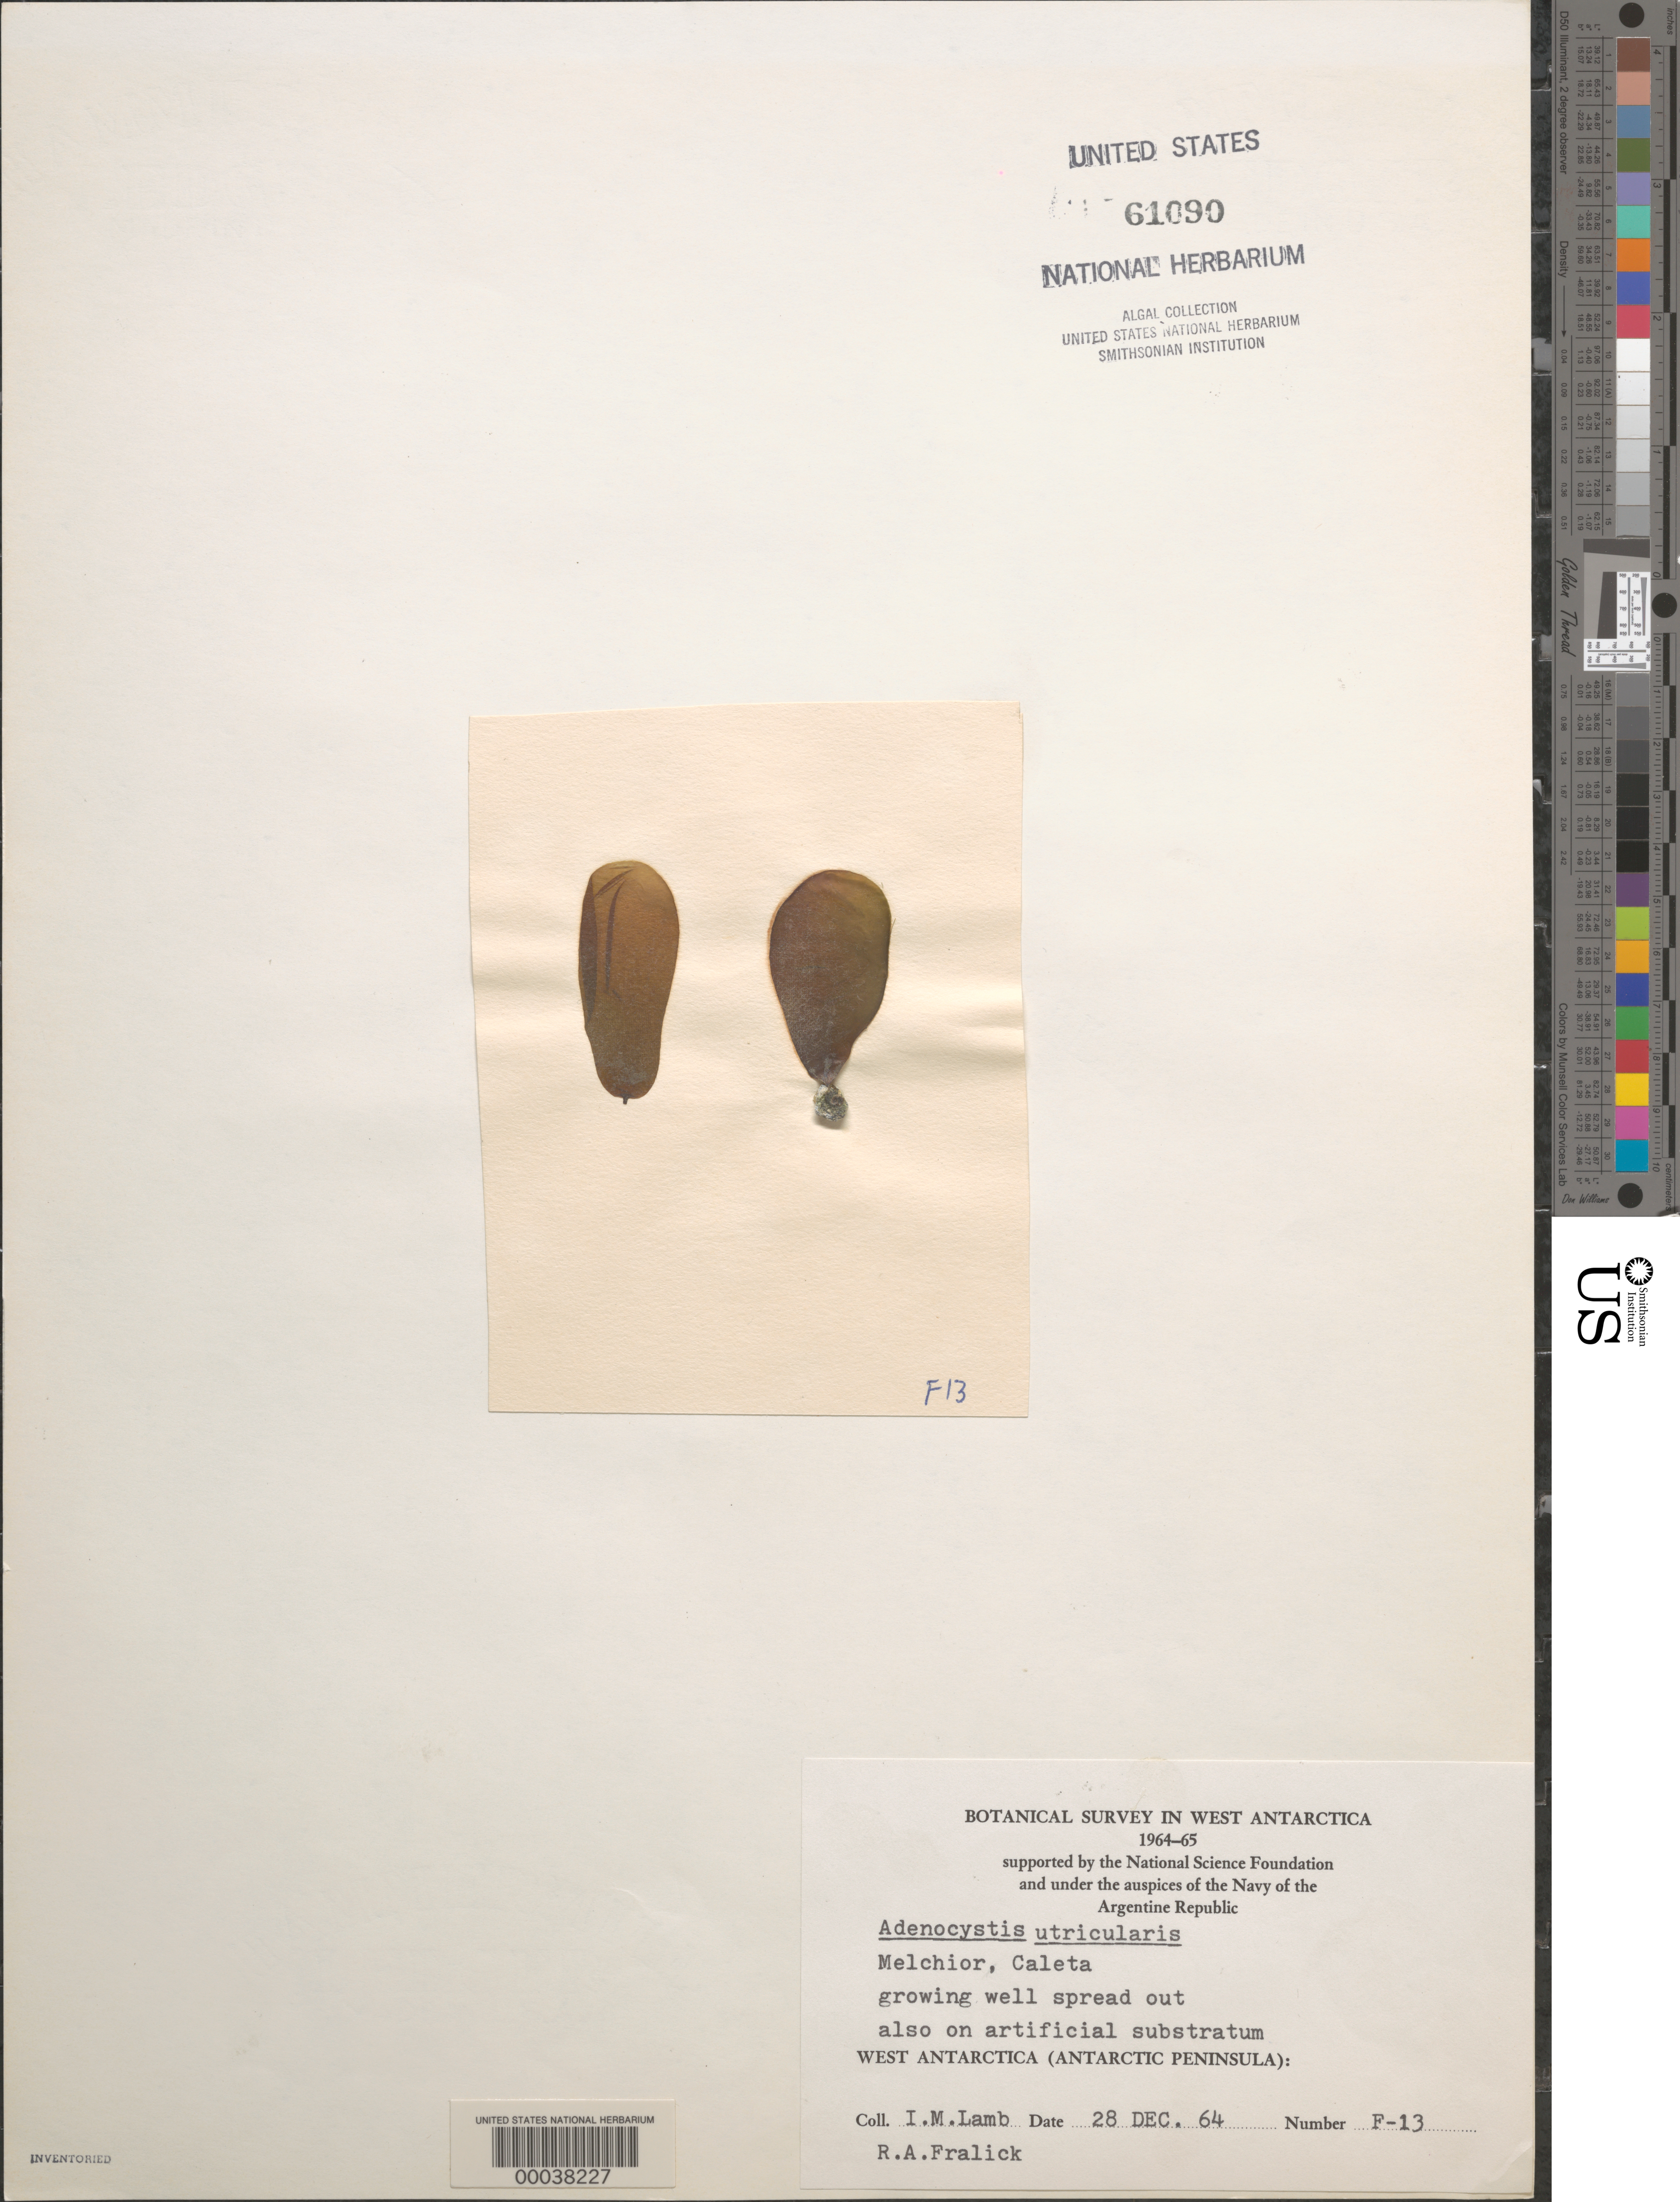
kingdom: Chromista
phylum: Ochrophyta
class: Phaeophyceae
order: Ectocarpales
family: Adenocystaceae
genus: Adenocystis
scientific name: Adenocystis utricularis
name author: (Bory) Skottsberg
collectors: I. M. Lamb & R. Fralick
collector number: F-13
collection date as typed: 28 Dec 1964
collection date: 1964-12-28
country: Antarctica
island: Gamma Island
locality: Melchior Caleta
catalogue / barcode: US 61090